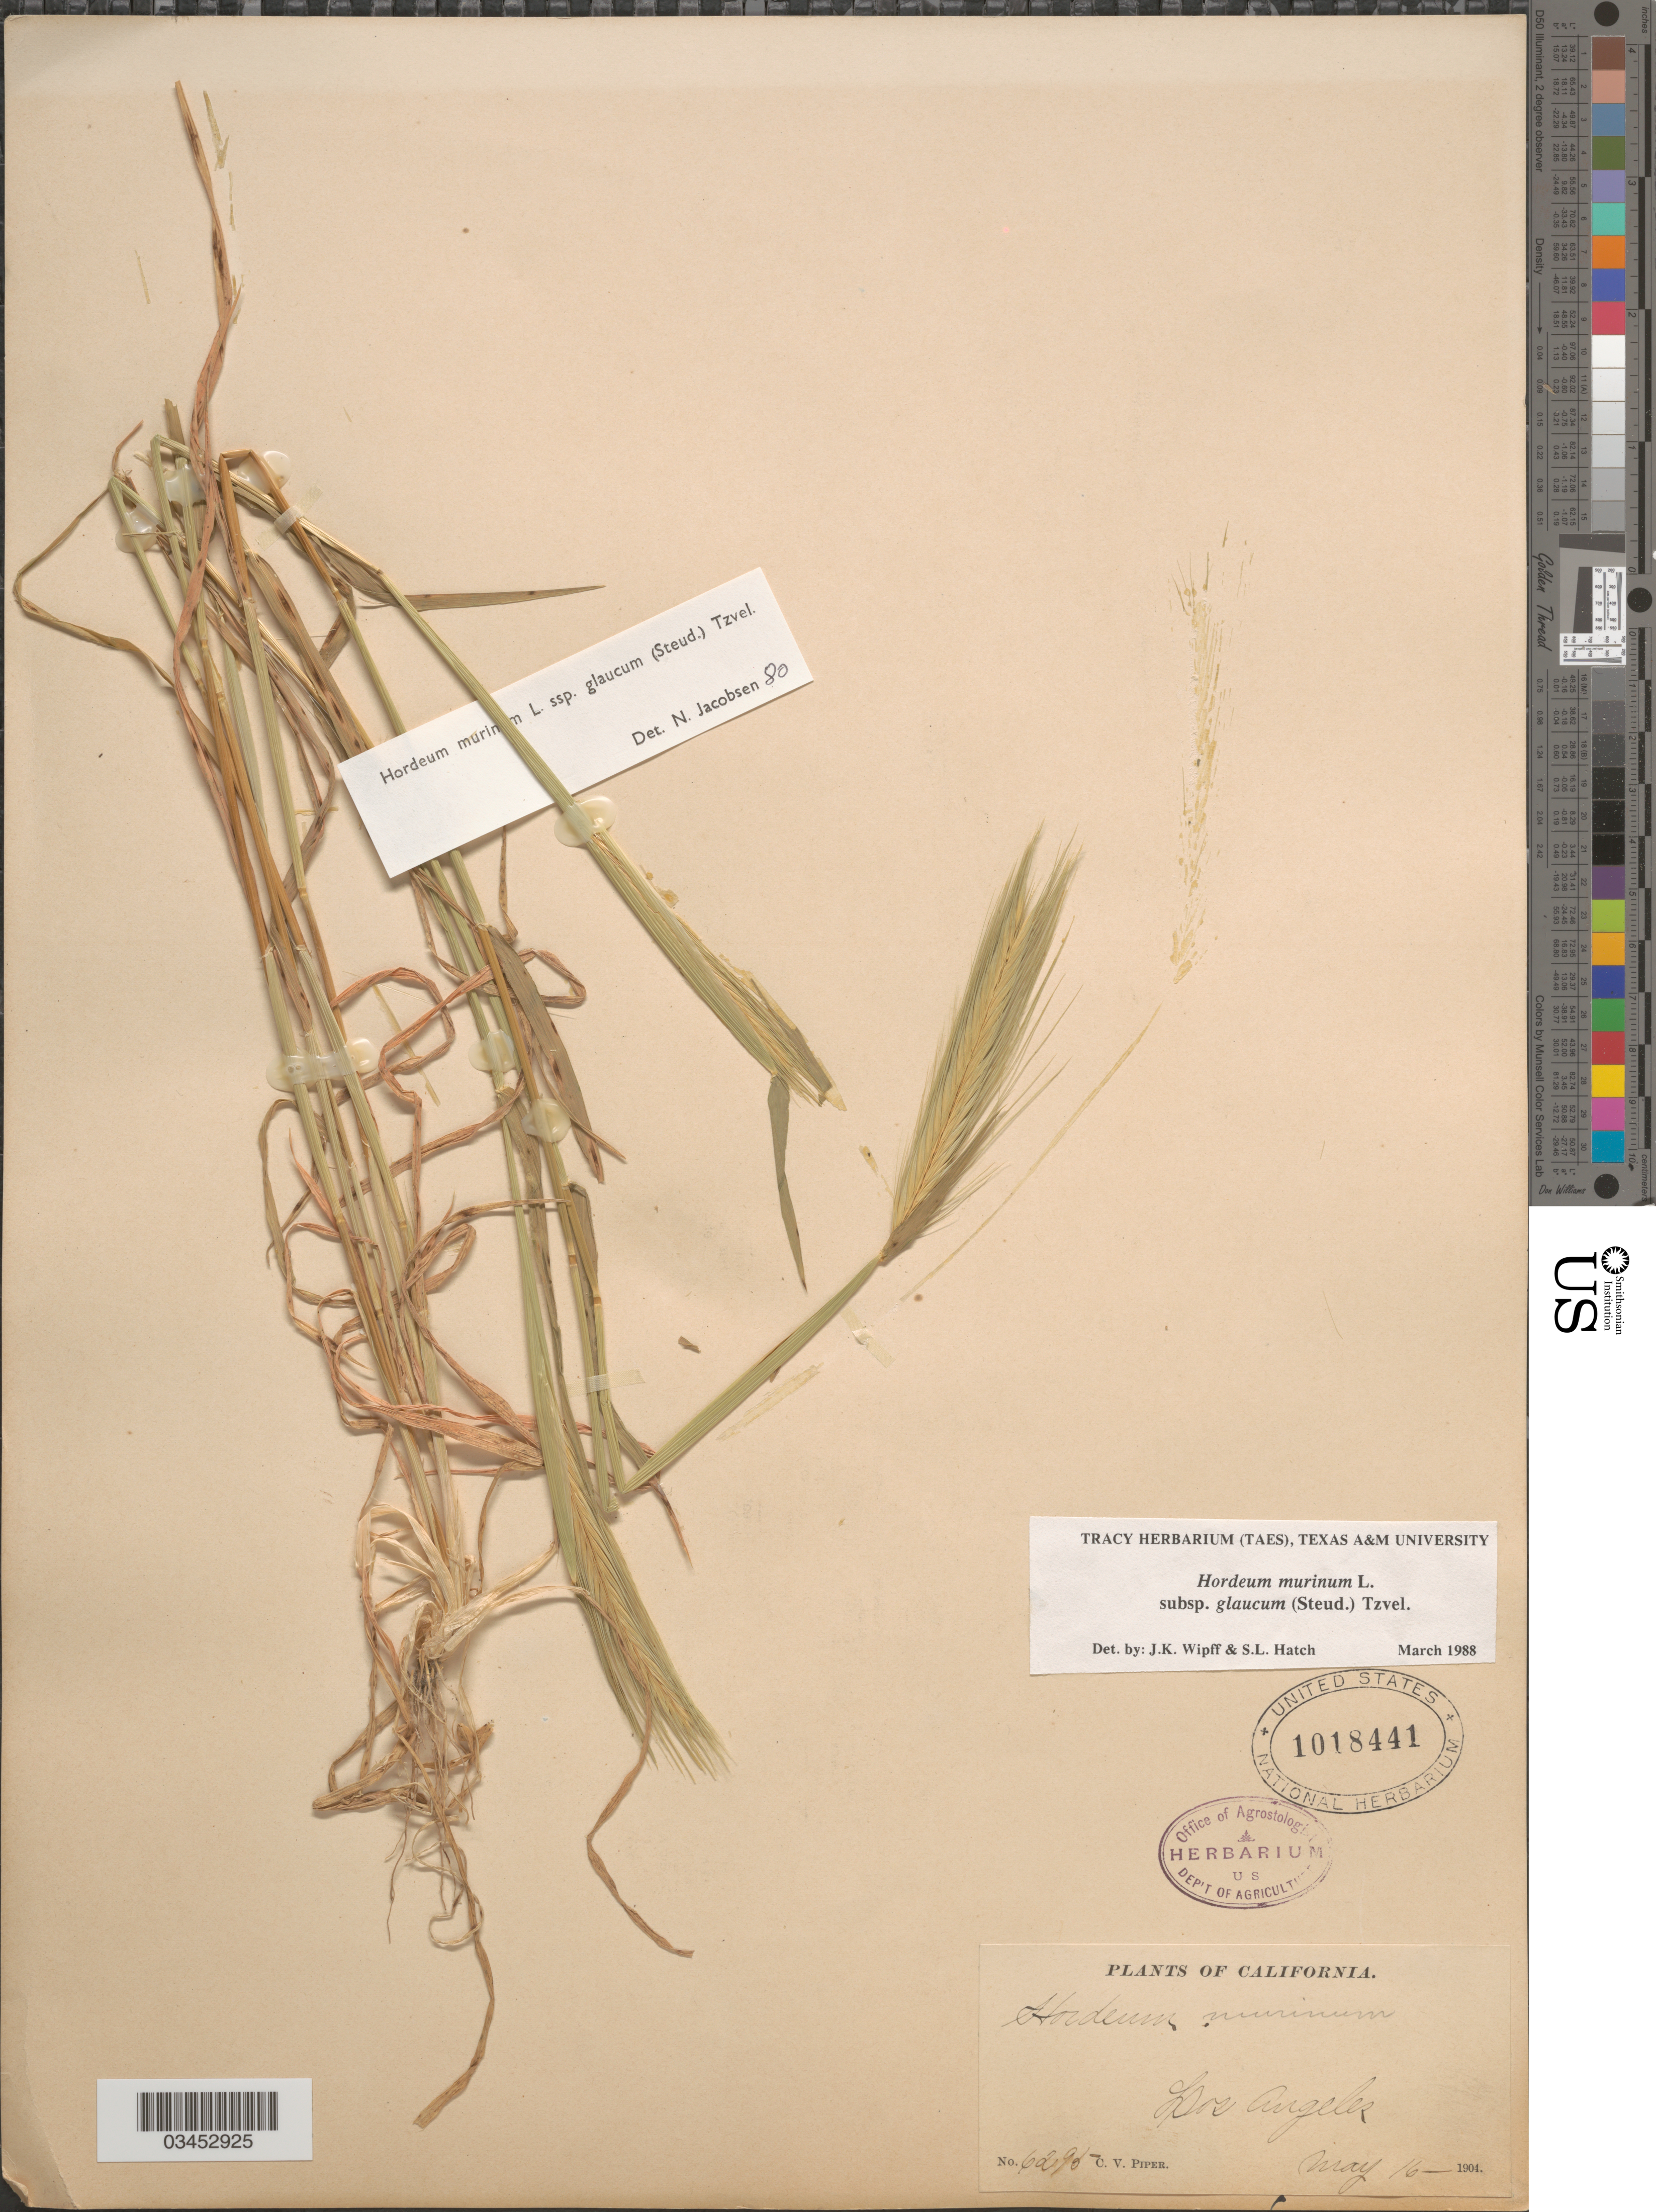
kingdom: Plantae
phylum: Tracheophyta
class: Liliopsida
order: Poales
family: Poaceae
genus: Hordeum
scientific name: Hordeum murinum subsp. glaucum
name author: (Steud.) Tzvelev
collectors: C. V. Piper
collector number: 6295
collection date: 1904-05-16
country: United States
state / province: California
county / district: Los Angeles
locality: Los Angeles.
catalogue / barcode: US 1018441